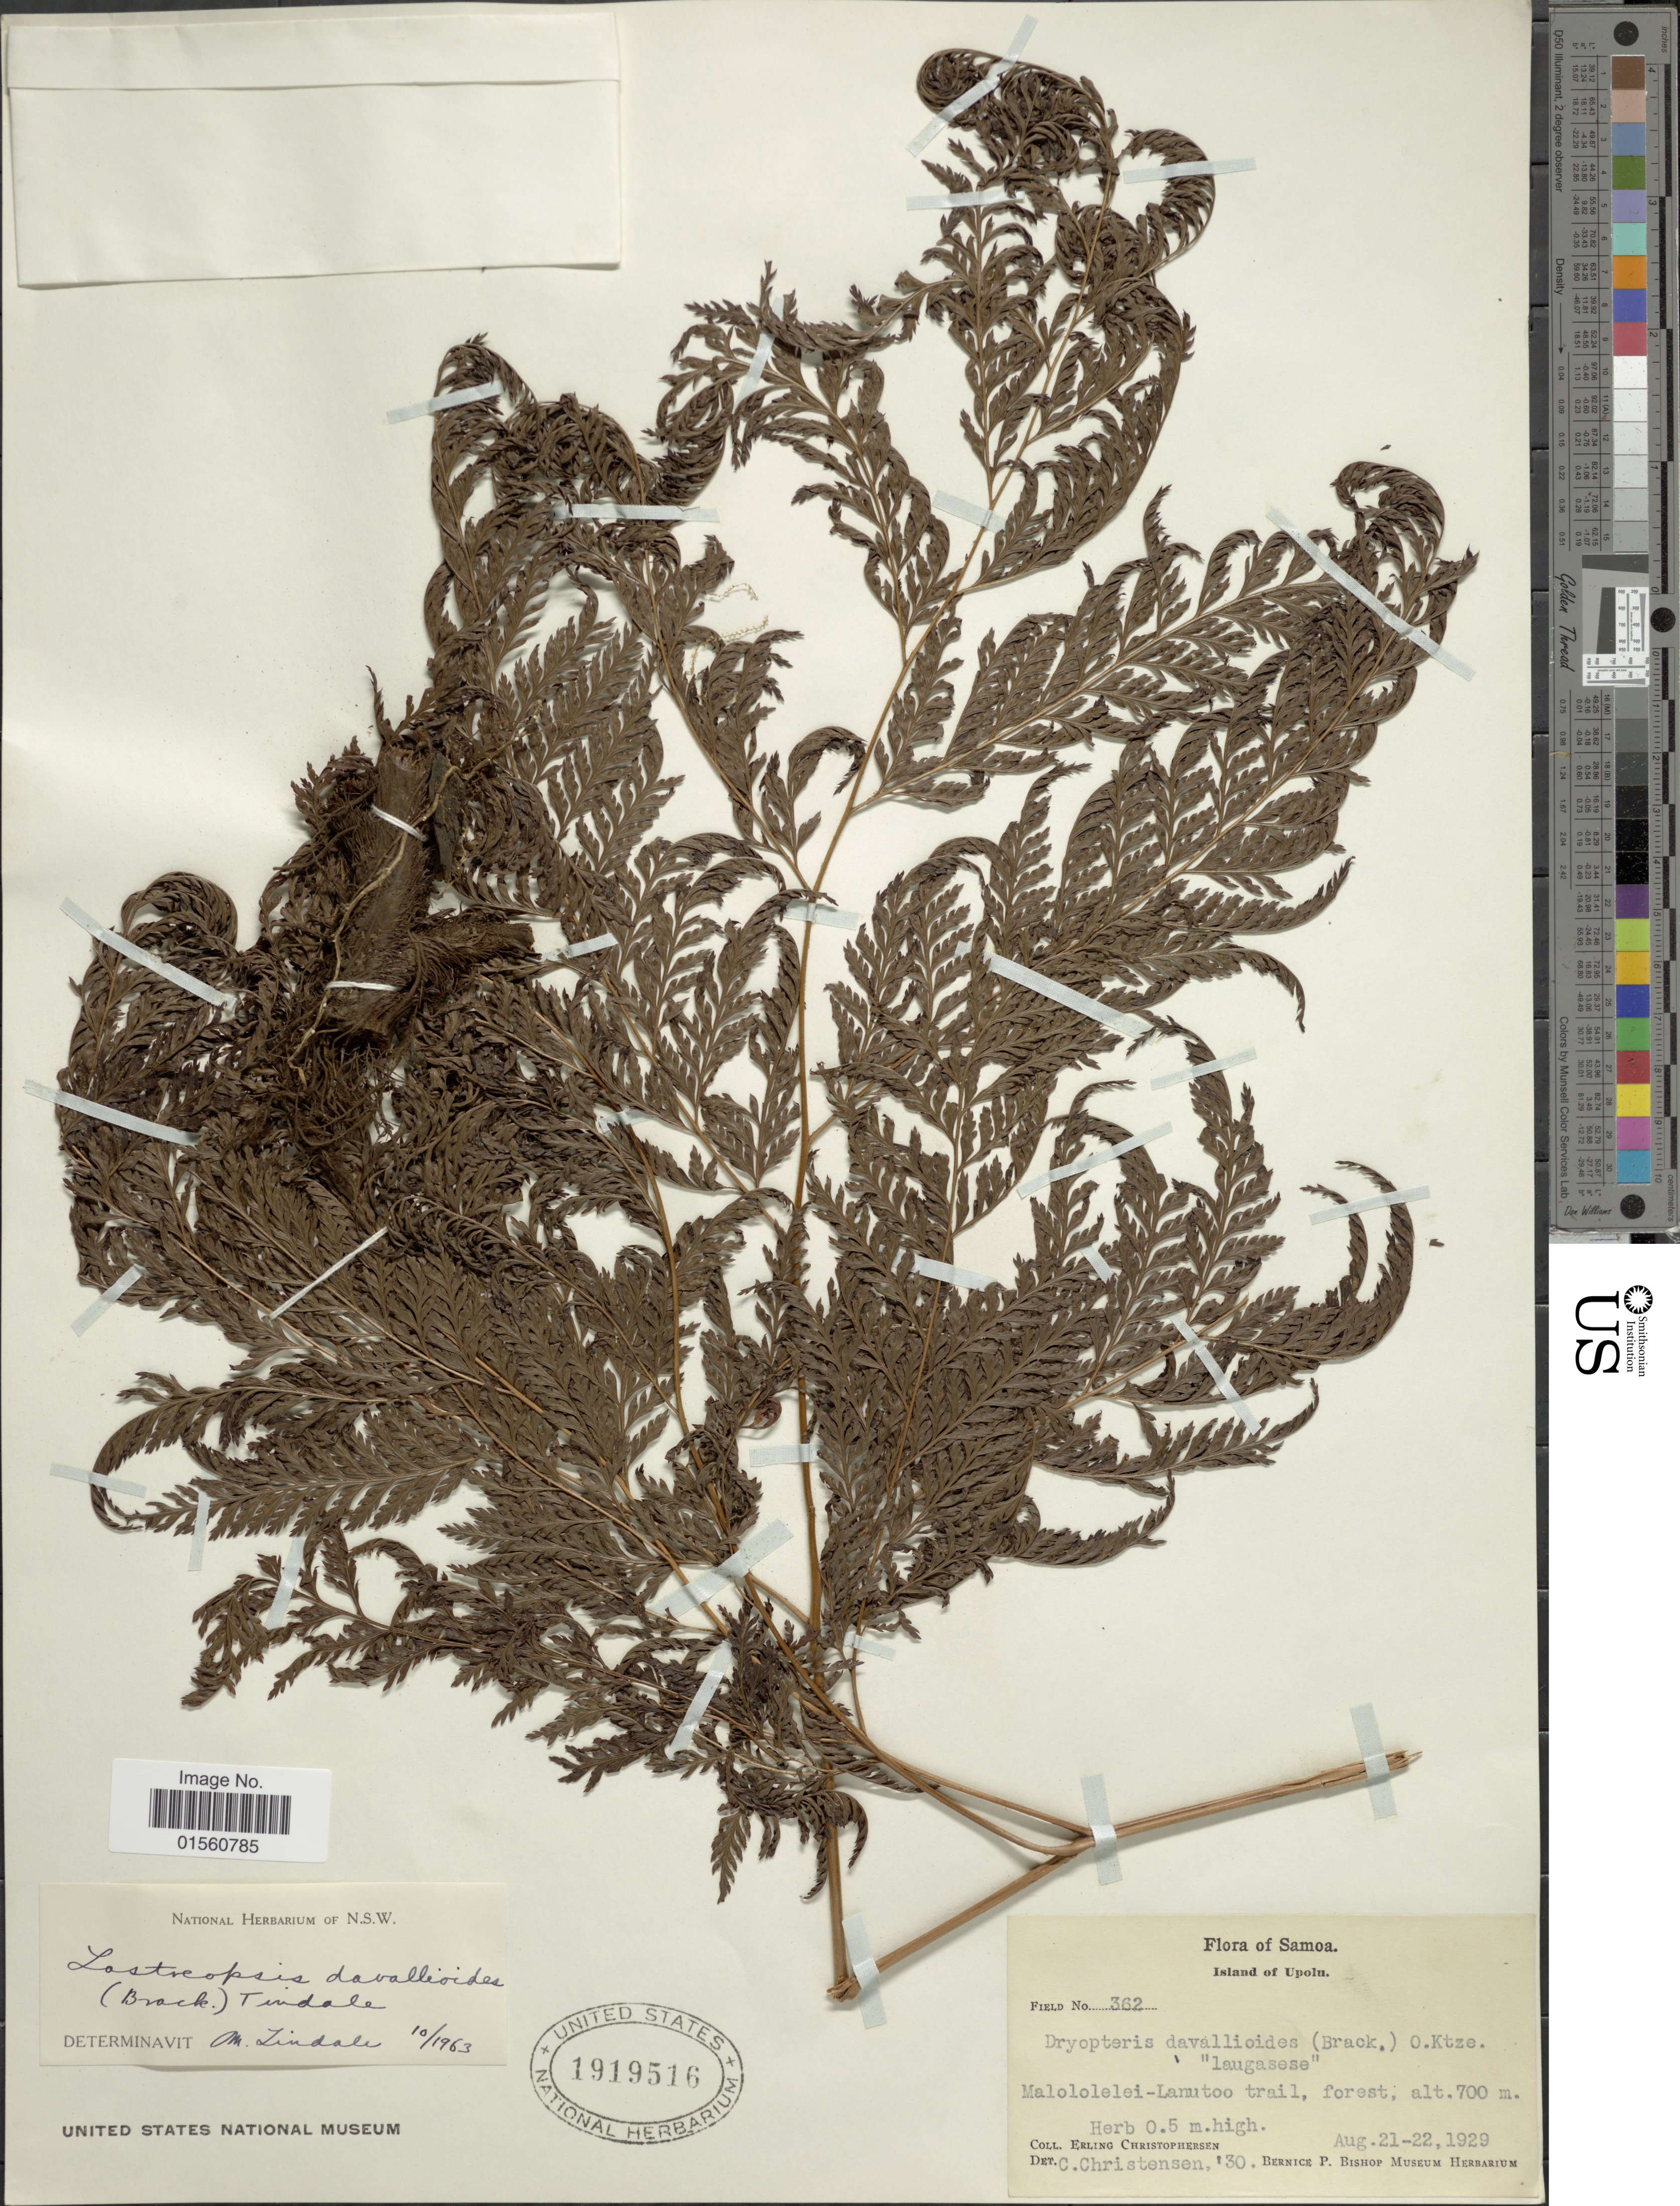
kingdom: Plantae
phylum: Tracheophyta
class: Polypodiopsida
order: Polypodiales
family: Dryopteridaceae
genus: Lastreopsis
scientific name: Lastreopsis davallioides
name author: (Brack.) Tindale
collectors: E. Christophersen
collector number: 362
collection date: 1929-08-21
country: Samoa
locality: Samoa, Island of Upolu, Malololelei-Lanutoo trail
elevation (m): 700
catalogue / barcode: US 1919516